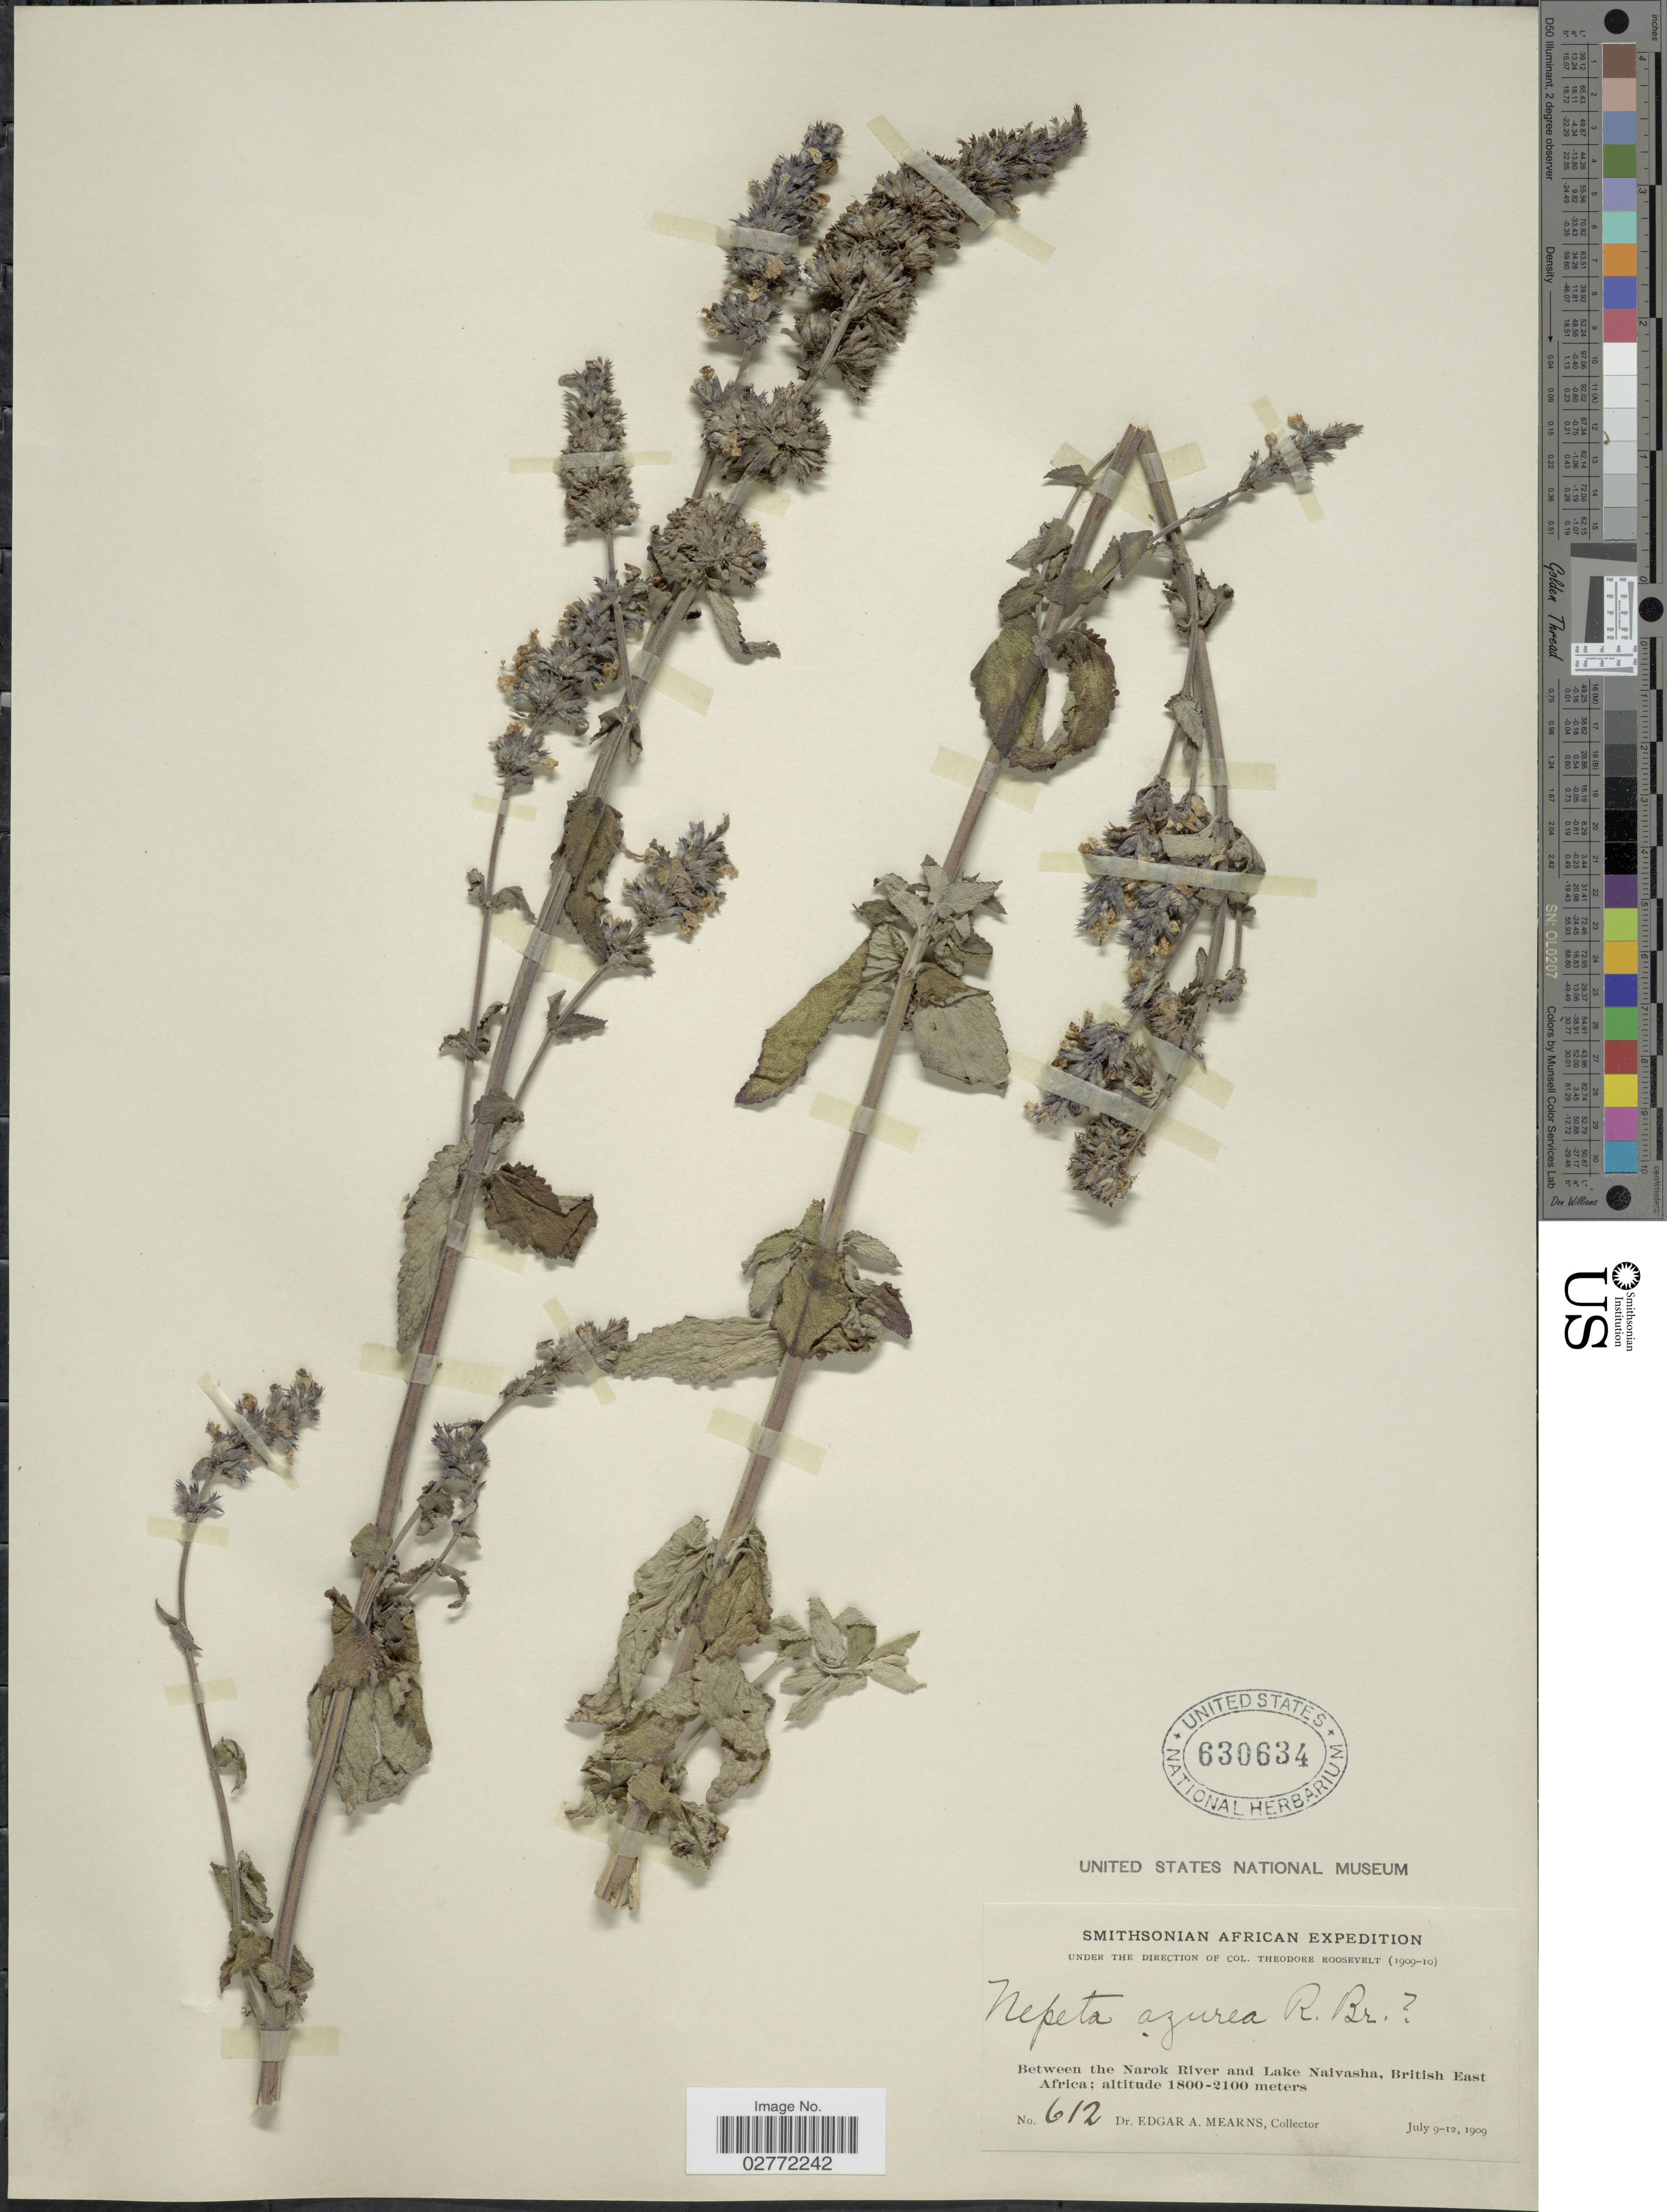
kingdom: Plantae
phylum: Tracheophyta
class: Magnoliopsida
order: Lamiales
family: Lamiaceae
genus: Nepeta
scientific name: Nepeta azurea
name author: R. Br. ex Benth.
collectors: E. A. Mearns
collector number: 612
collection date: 1909-07-09/1909-07-12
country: Kenya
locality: Between the Narok River and Lake Naivasha, British East Africa.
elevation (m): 1800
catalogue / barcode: US 630634